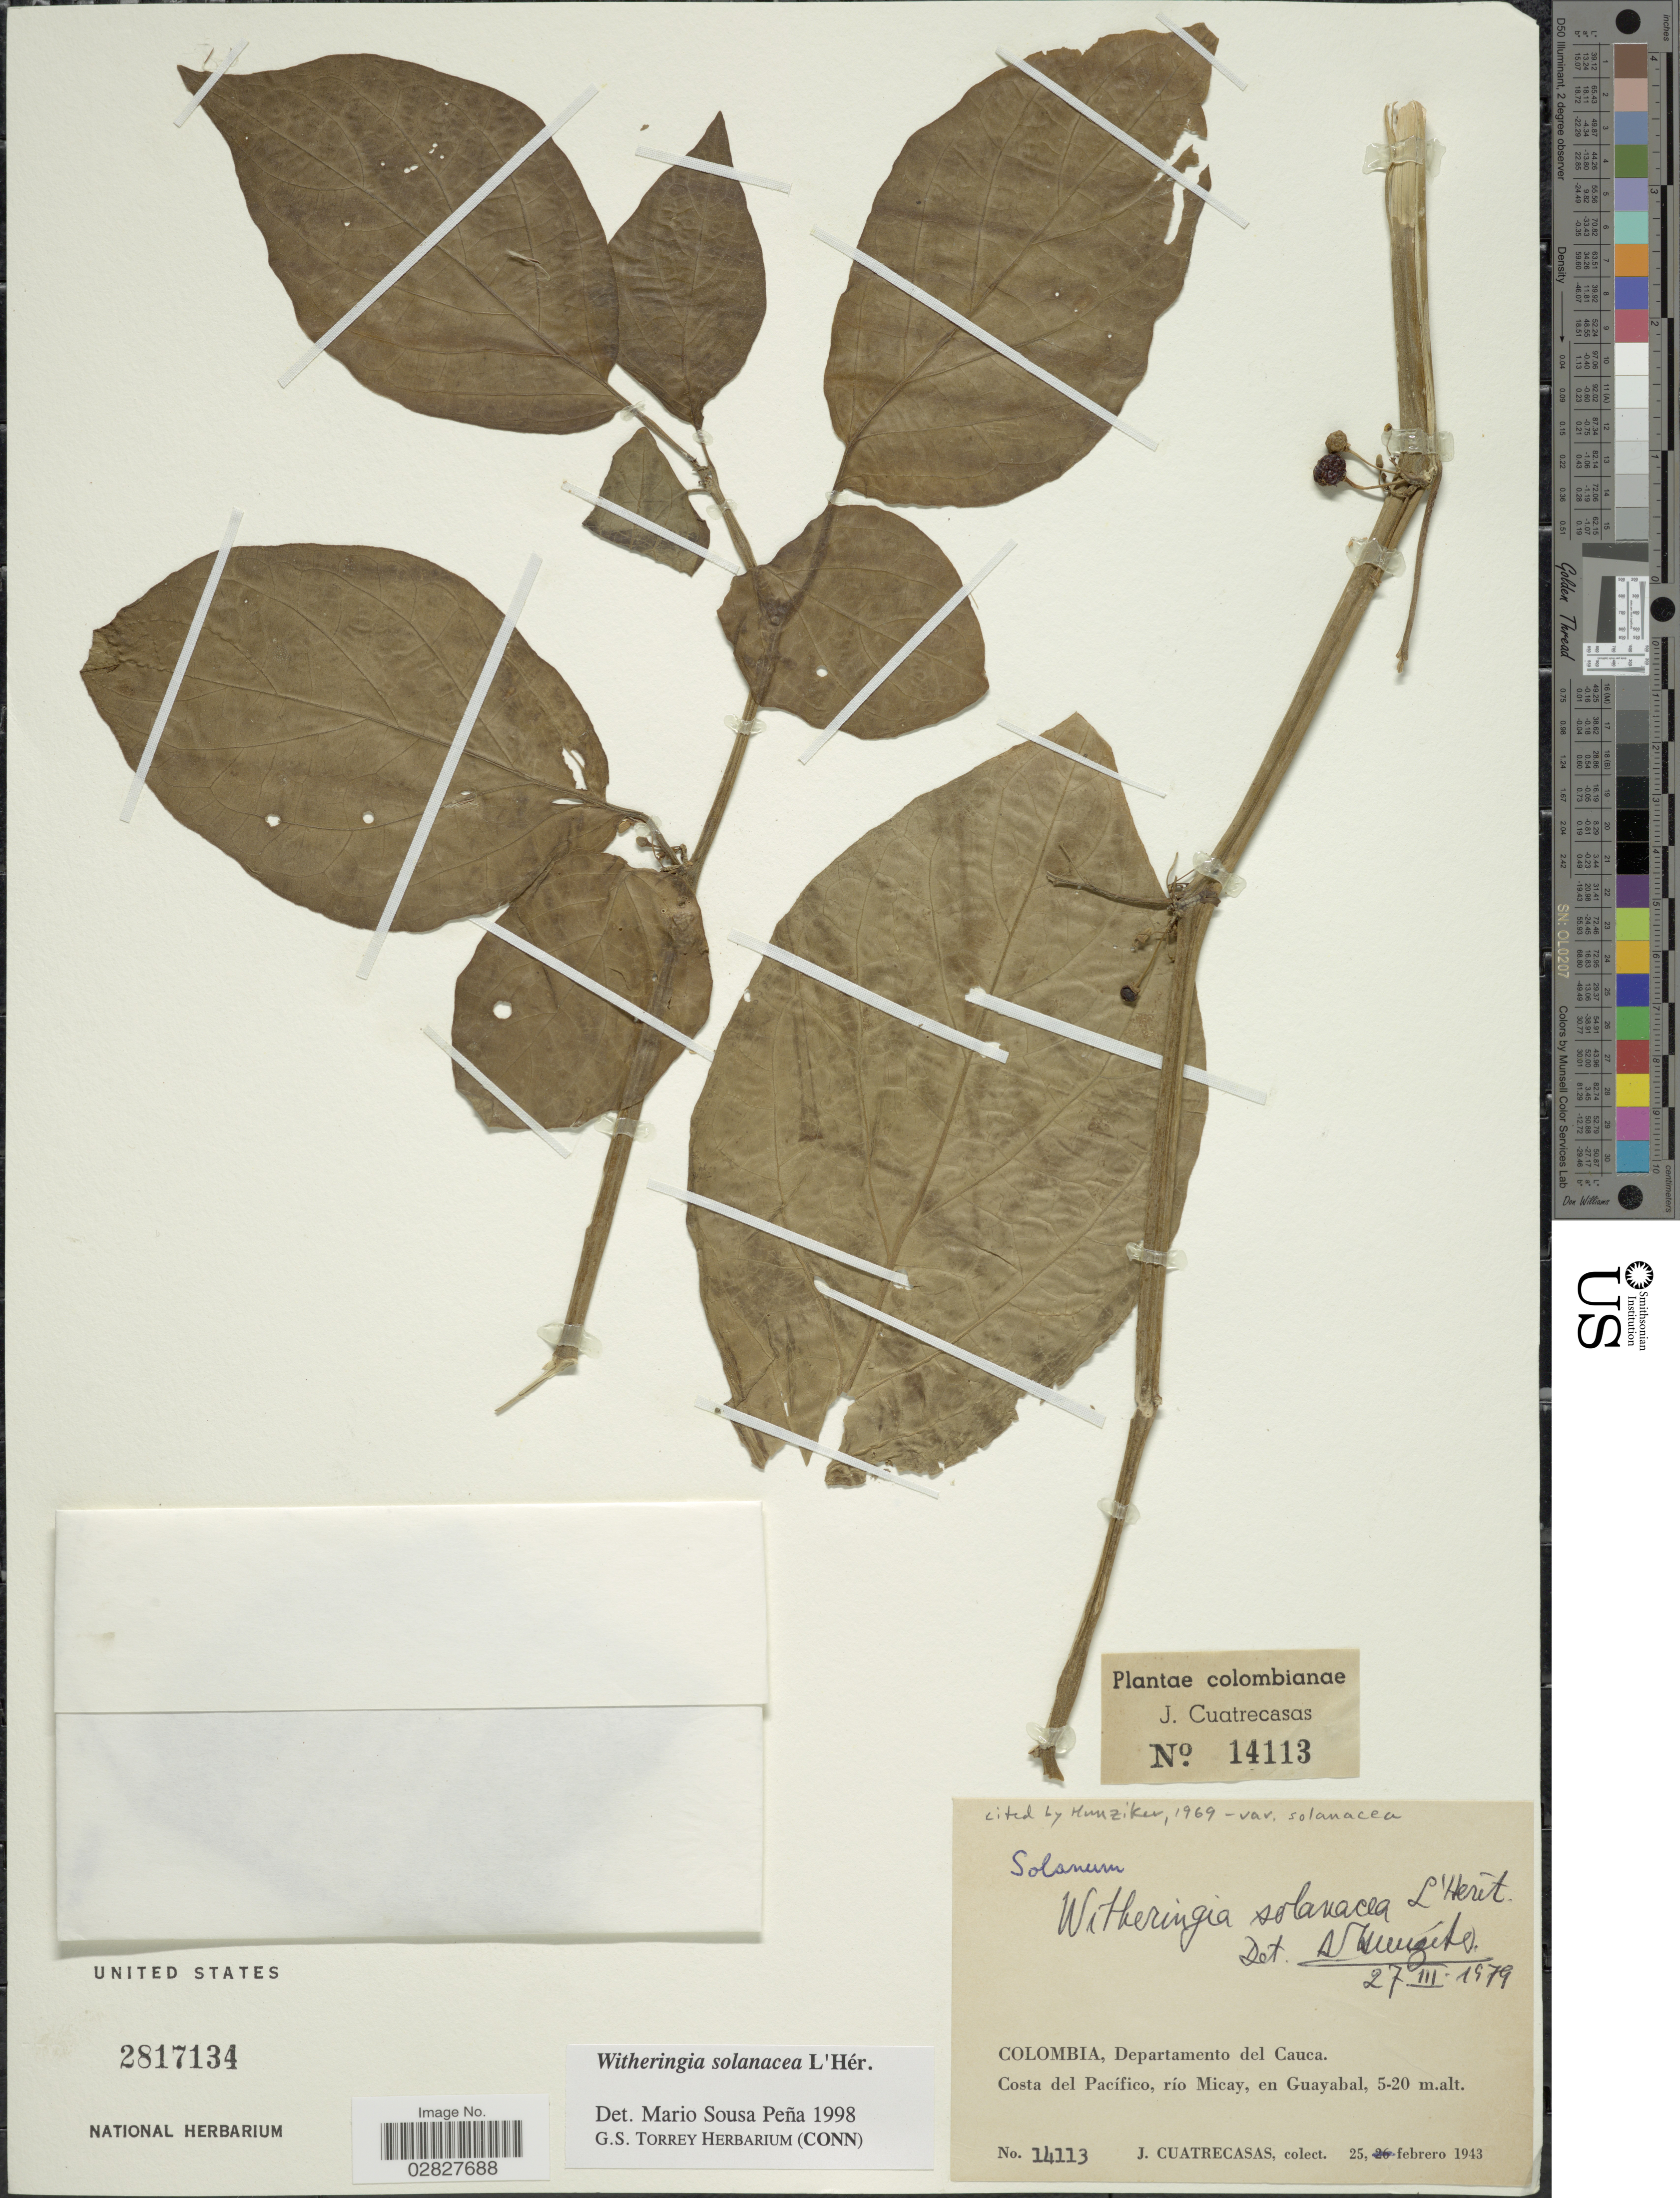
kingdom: Plantae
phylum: Tracheophyta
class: Magnoliopsida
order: Solanales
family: Solanaceae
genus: Witheringia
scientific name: Witheringia solanacea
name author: L'Hér.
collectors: J. Cuatrecasas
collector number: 14113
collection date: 1943-02-25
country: Colombia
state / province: Cauca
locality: Departamento del Cauca. Costa del Pacífico, río Micay, en Guayabal.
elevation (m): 5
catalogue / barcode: US 2817134